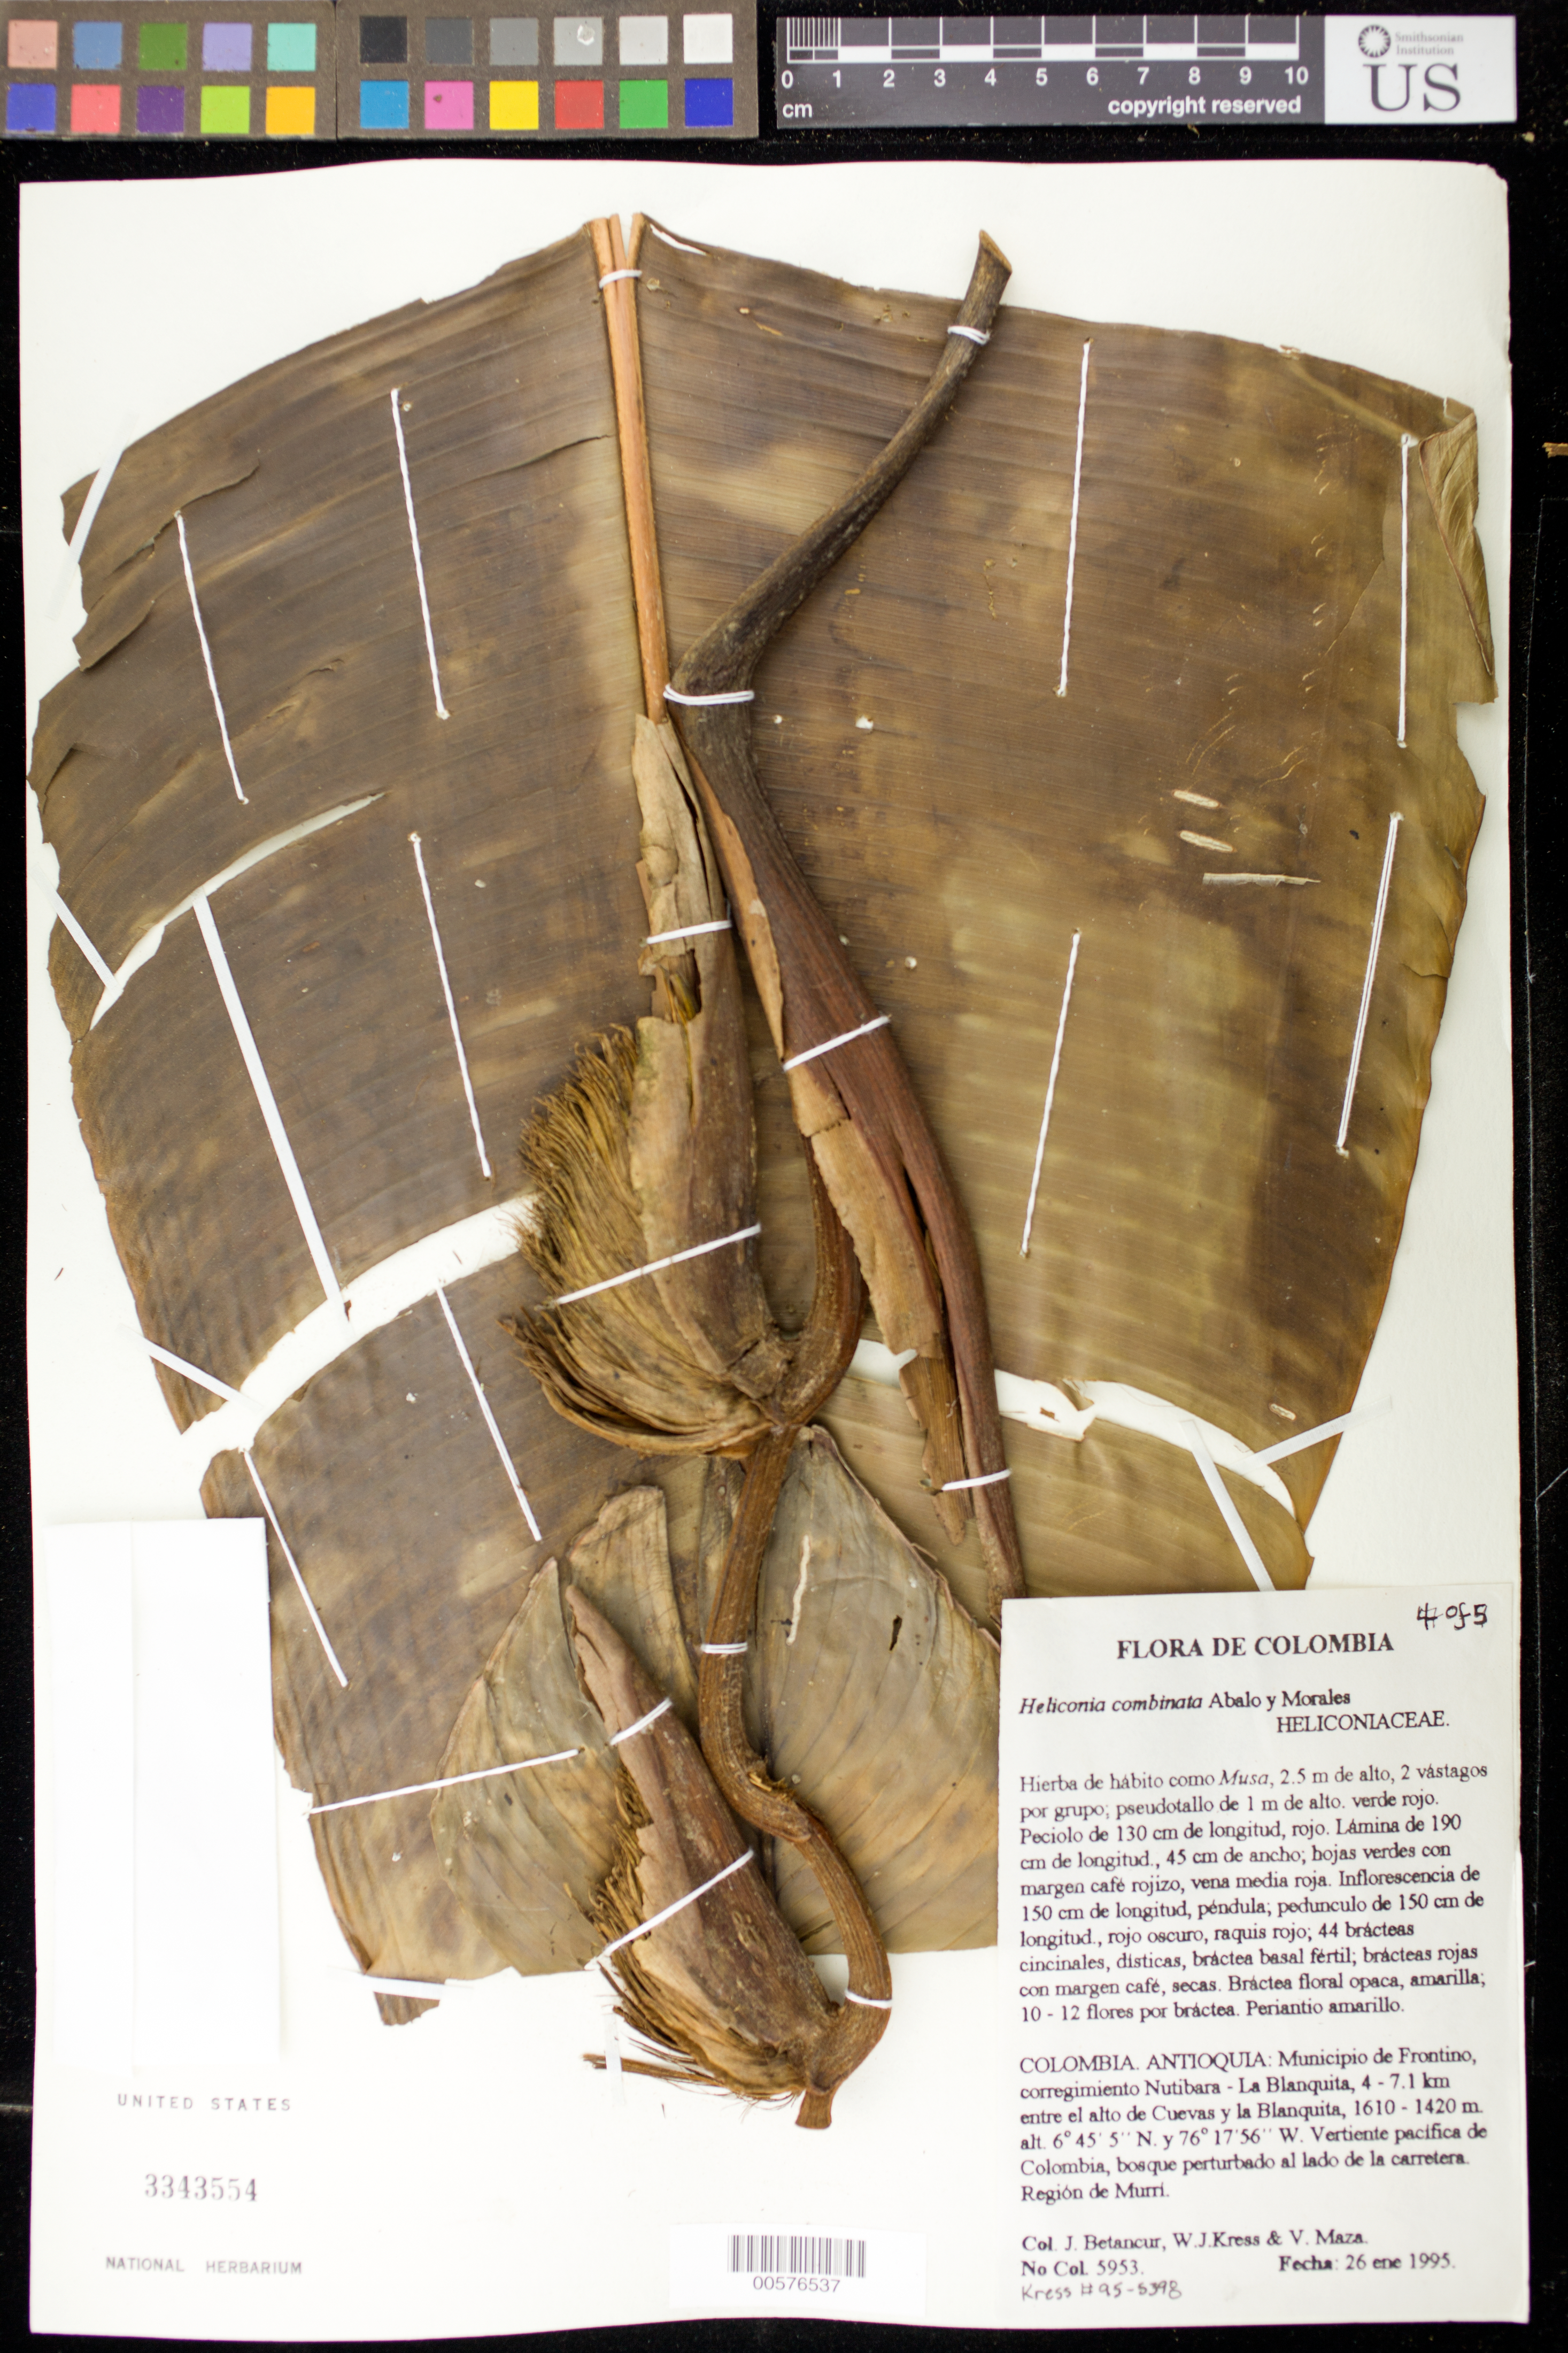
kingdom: Plantae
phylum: Tracheophyta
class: Liliopsida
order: Zingiberales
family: Heliconiaceae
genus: Heliconia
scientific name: Heliconia combinata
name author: Abalo & G. Morales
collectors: J. C. Betancur, W. J. Kress & V. Maza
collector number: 5953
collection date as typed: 26 Jan 1995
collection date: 1995-01-26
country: Colombia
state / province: Antioquia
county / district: Frontino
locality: Road between Nutibara and La Blanquita, 17 km from Nutibara.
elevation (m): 1615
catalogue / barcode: US 3343554